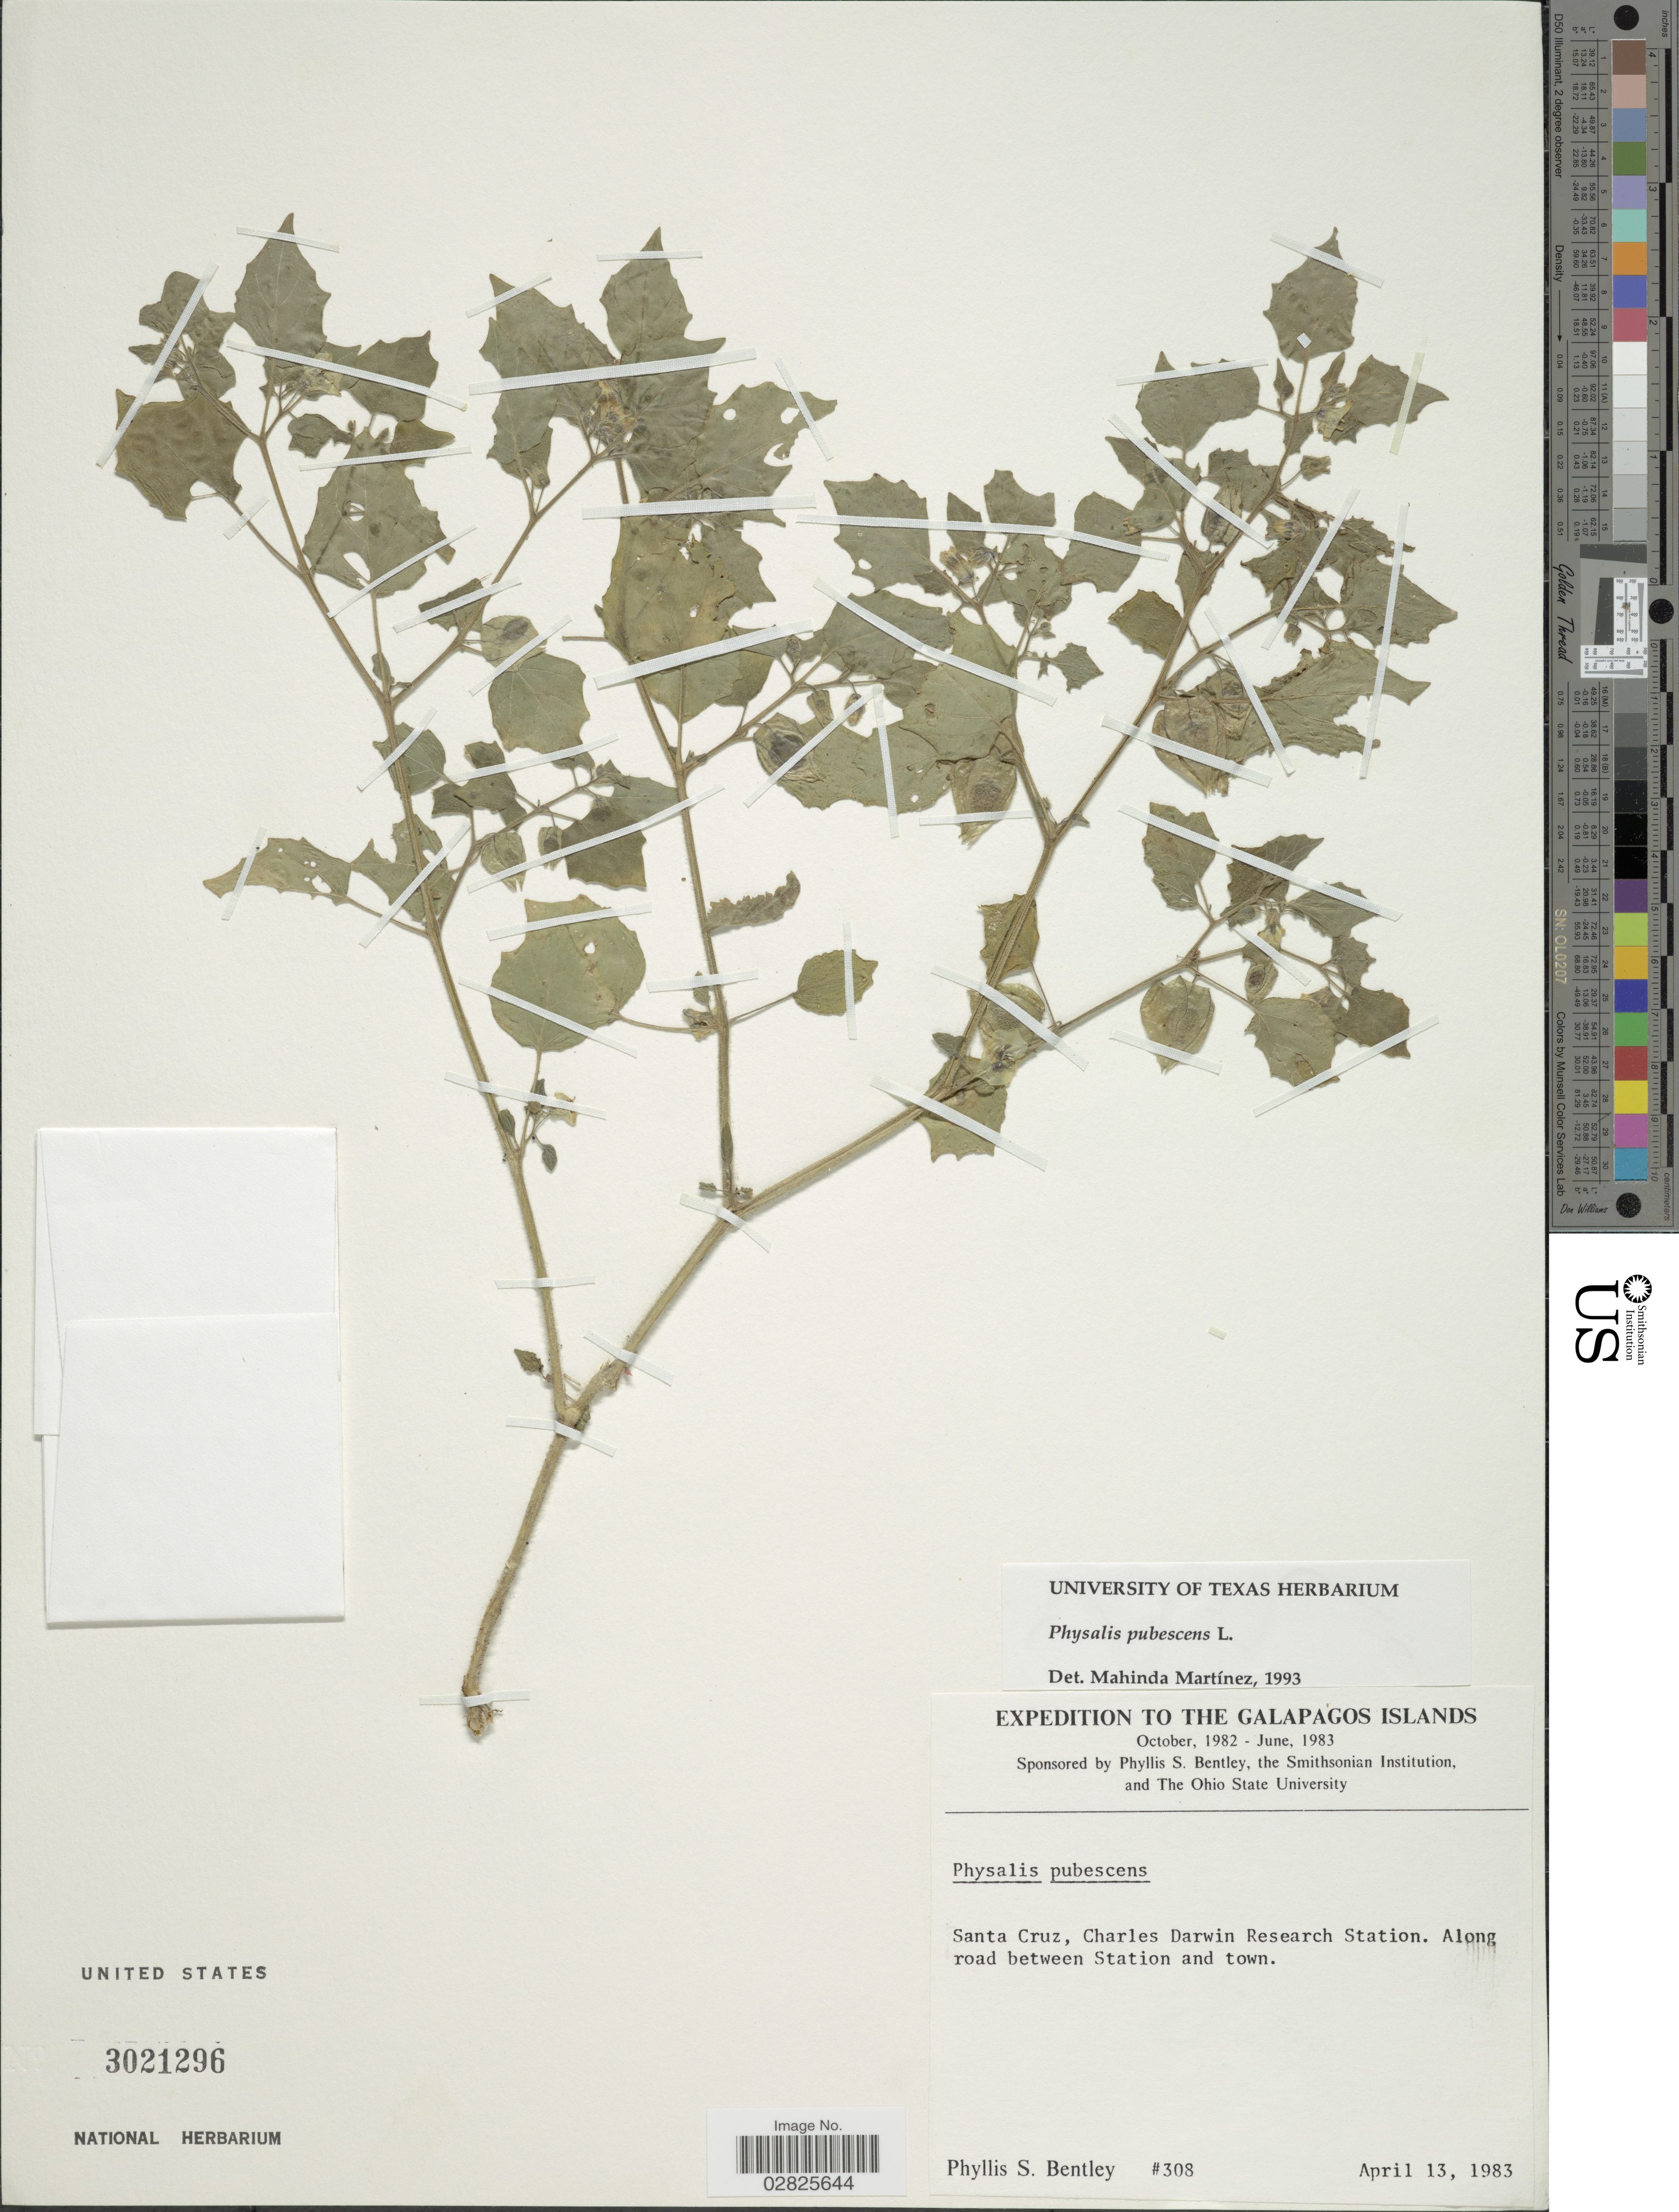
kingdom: Plantae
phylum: Tracheophyta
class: Magnoliopsida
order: Solanales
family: Solanaceae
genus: Physalis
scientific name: Physalis pubescens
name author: L.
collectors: P. S. Bentley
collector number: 308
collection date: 1983-04-13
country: Ecuador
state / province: Colón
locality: Galapagos Islands. Santa Cruz, Charles Darwin Research Station. Along road between Station and town.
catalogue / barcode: US 3021296